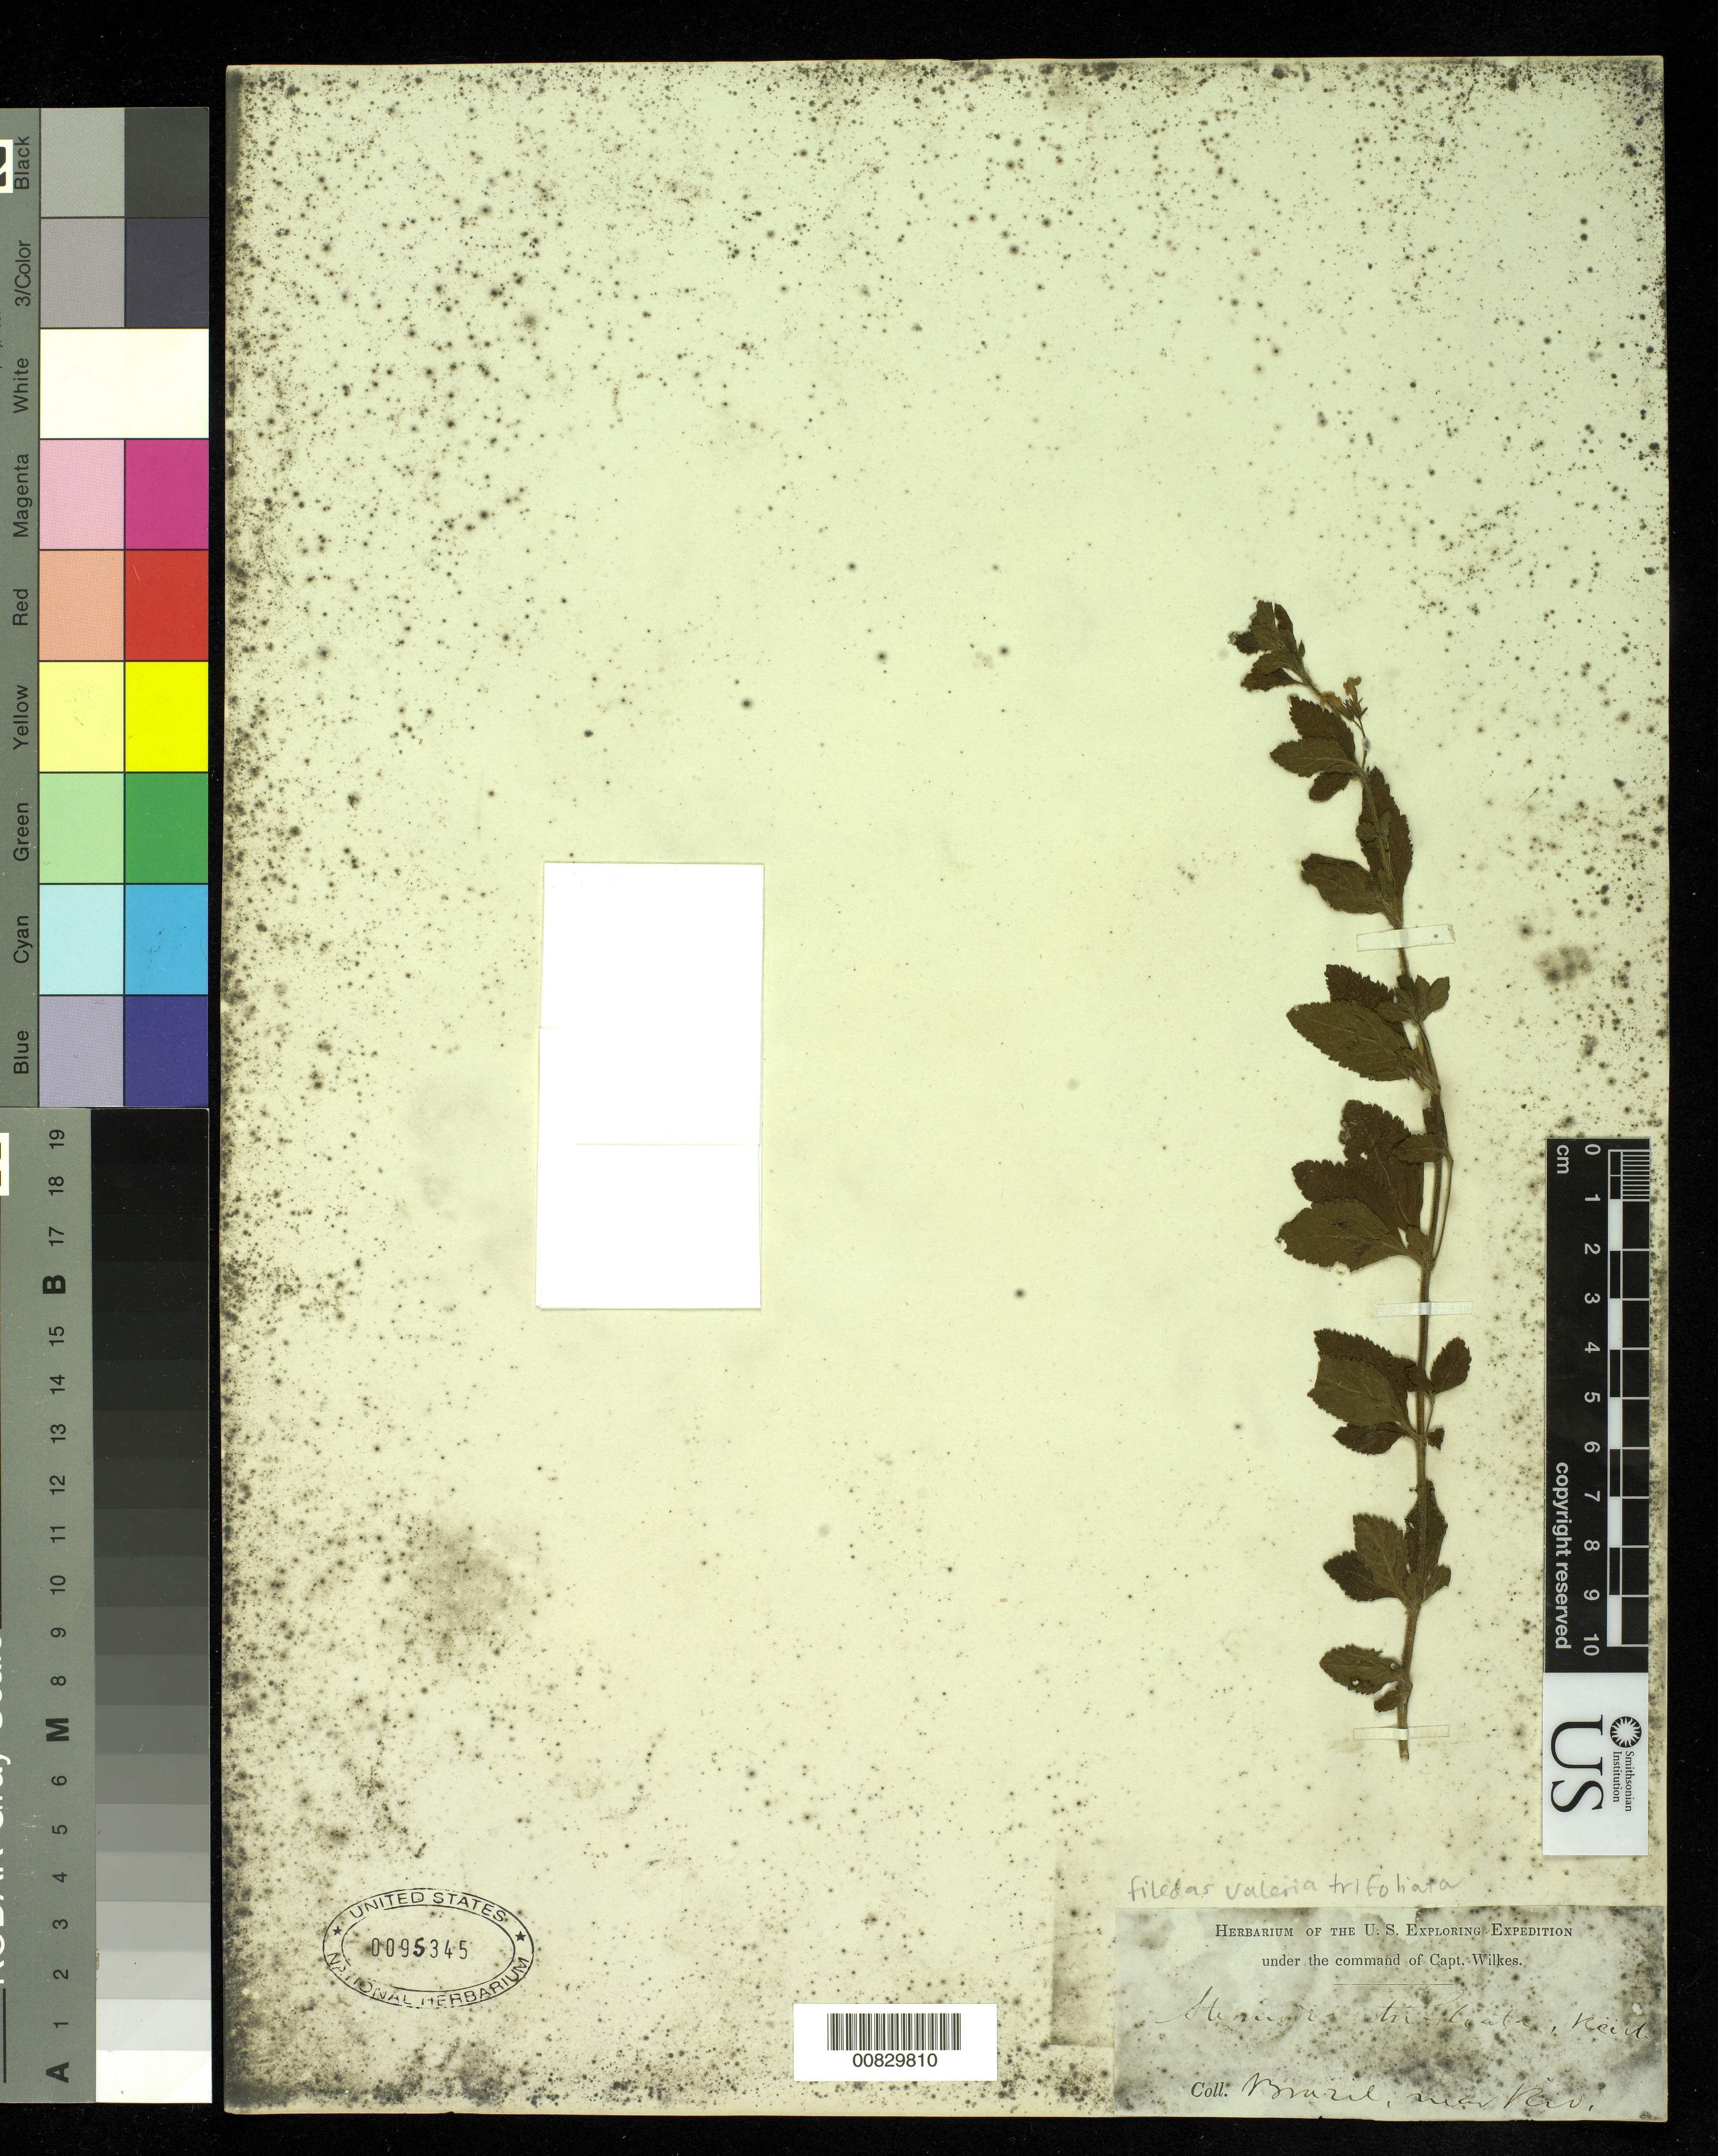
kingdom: Plantae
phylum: Tracheophyta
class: Magnoliopsida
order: Lamiales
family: Plantaginaceae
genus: Valeria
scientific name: Valeria trifoliata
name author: Minod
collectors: Wilkes Explor. Exped.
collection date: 1838/1842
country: Brazil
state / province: Rio de Janeiro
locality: Brazil near Rio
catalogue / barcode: US 95345